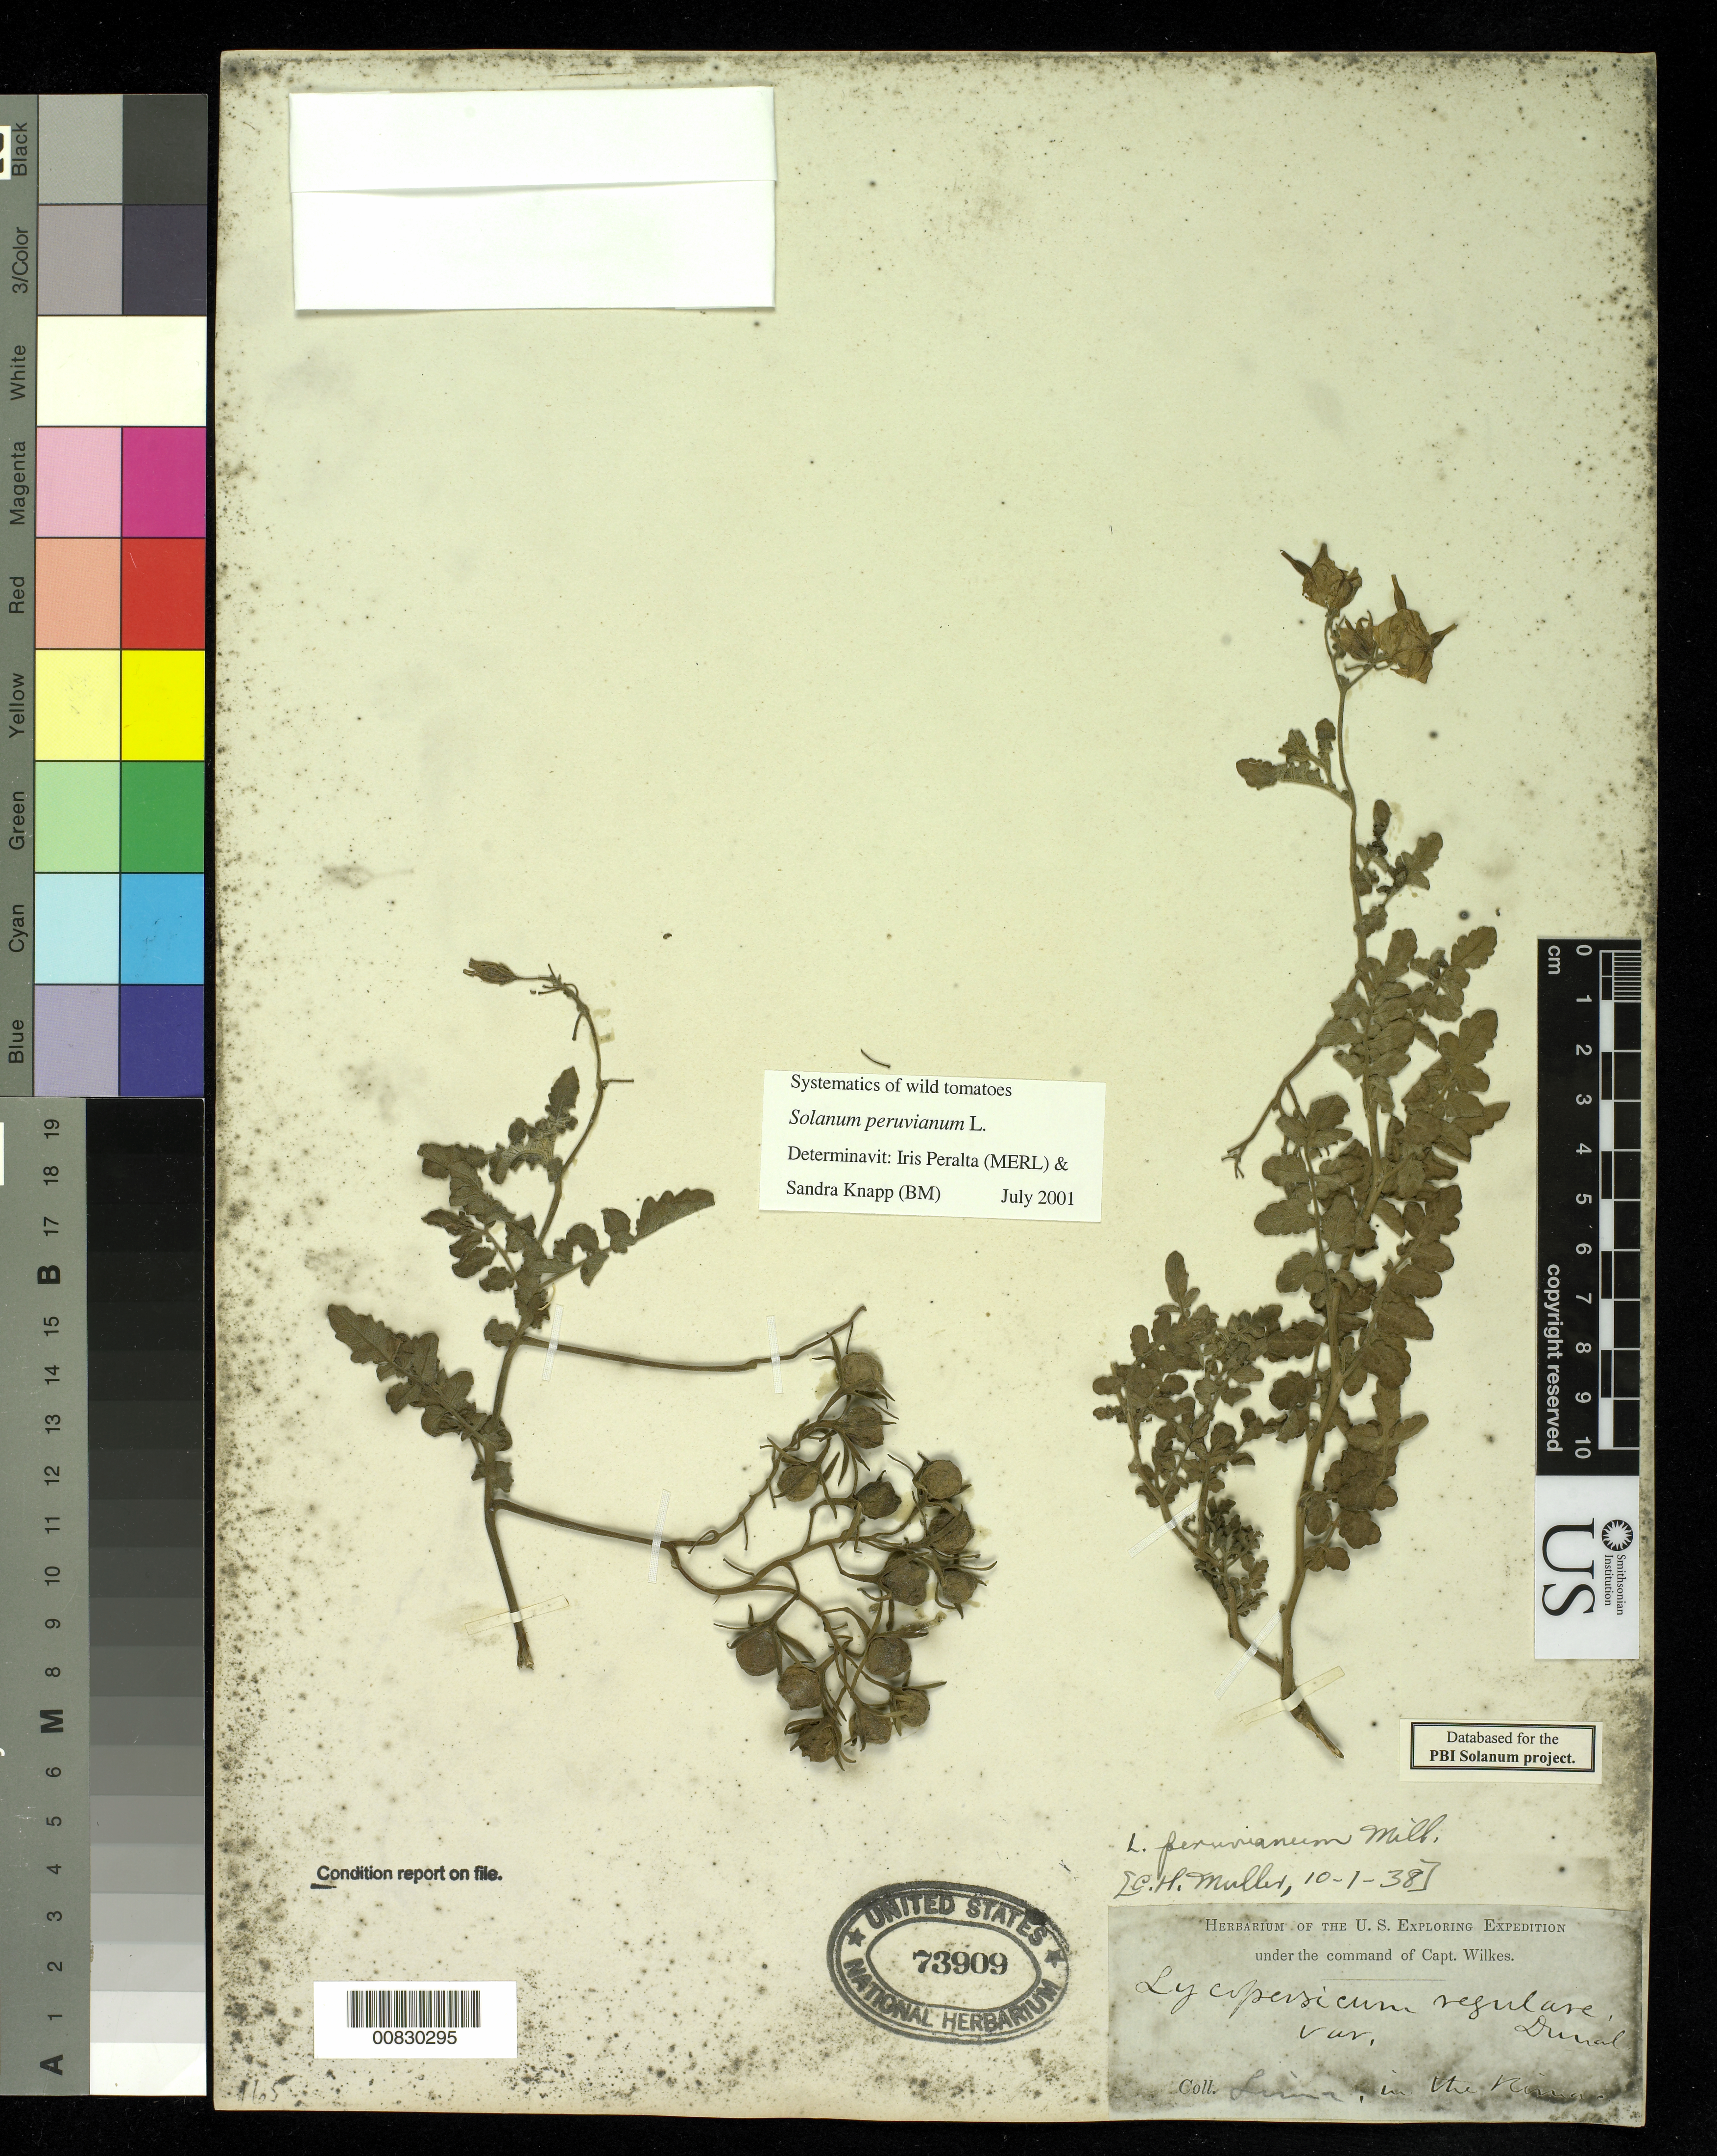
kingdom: Plantae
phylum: Tracheophyta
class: Magnoliopsida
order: Solanales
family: Solanaceae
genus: Solanum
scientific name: Solanum peruvianum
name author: L.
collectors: Wilkes Explor. Exped.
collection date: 1838/1842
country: Peru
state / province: Lima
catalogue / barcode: US 73909